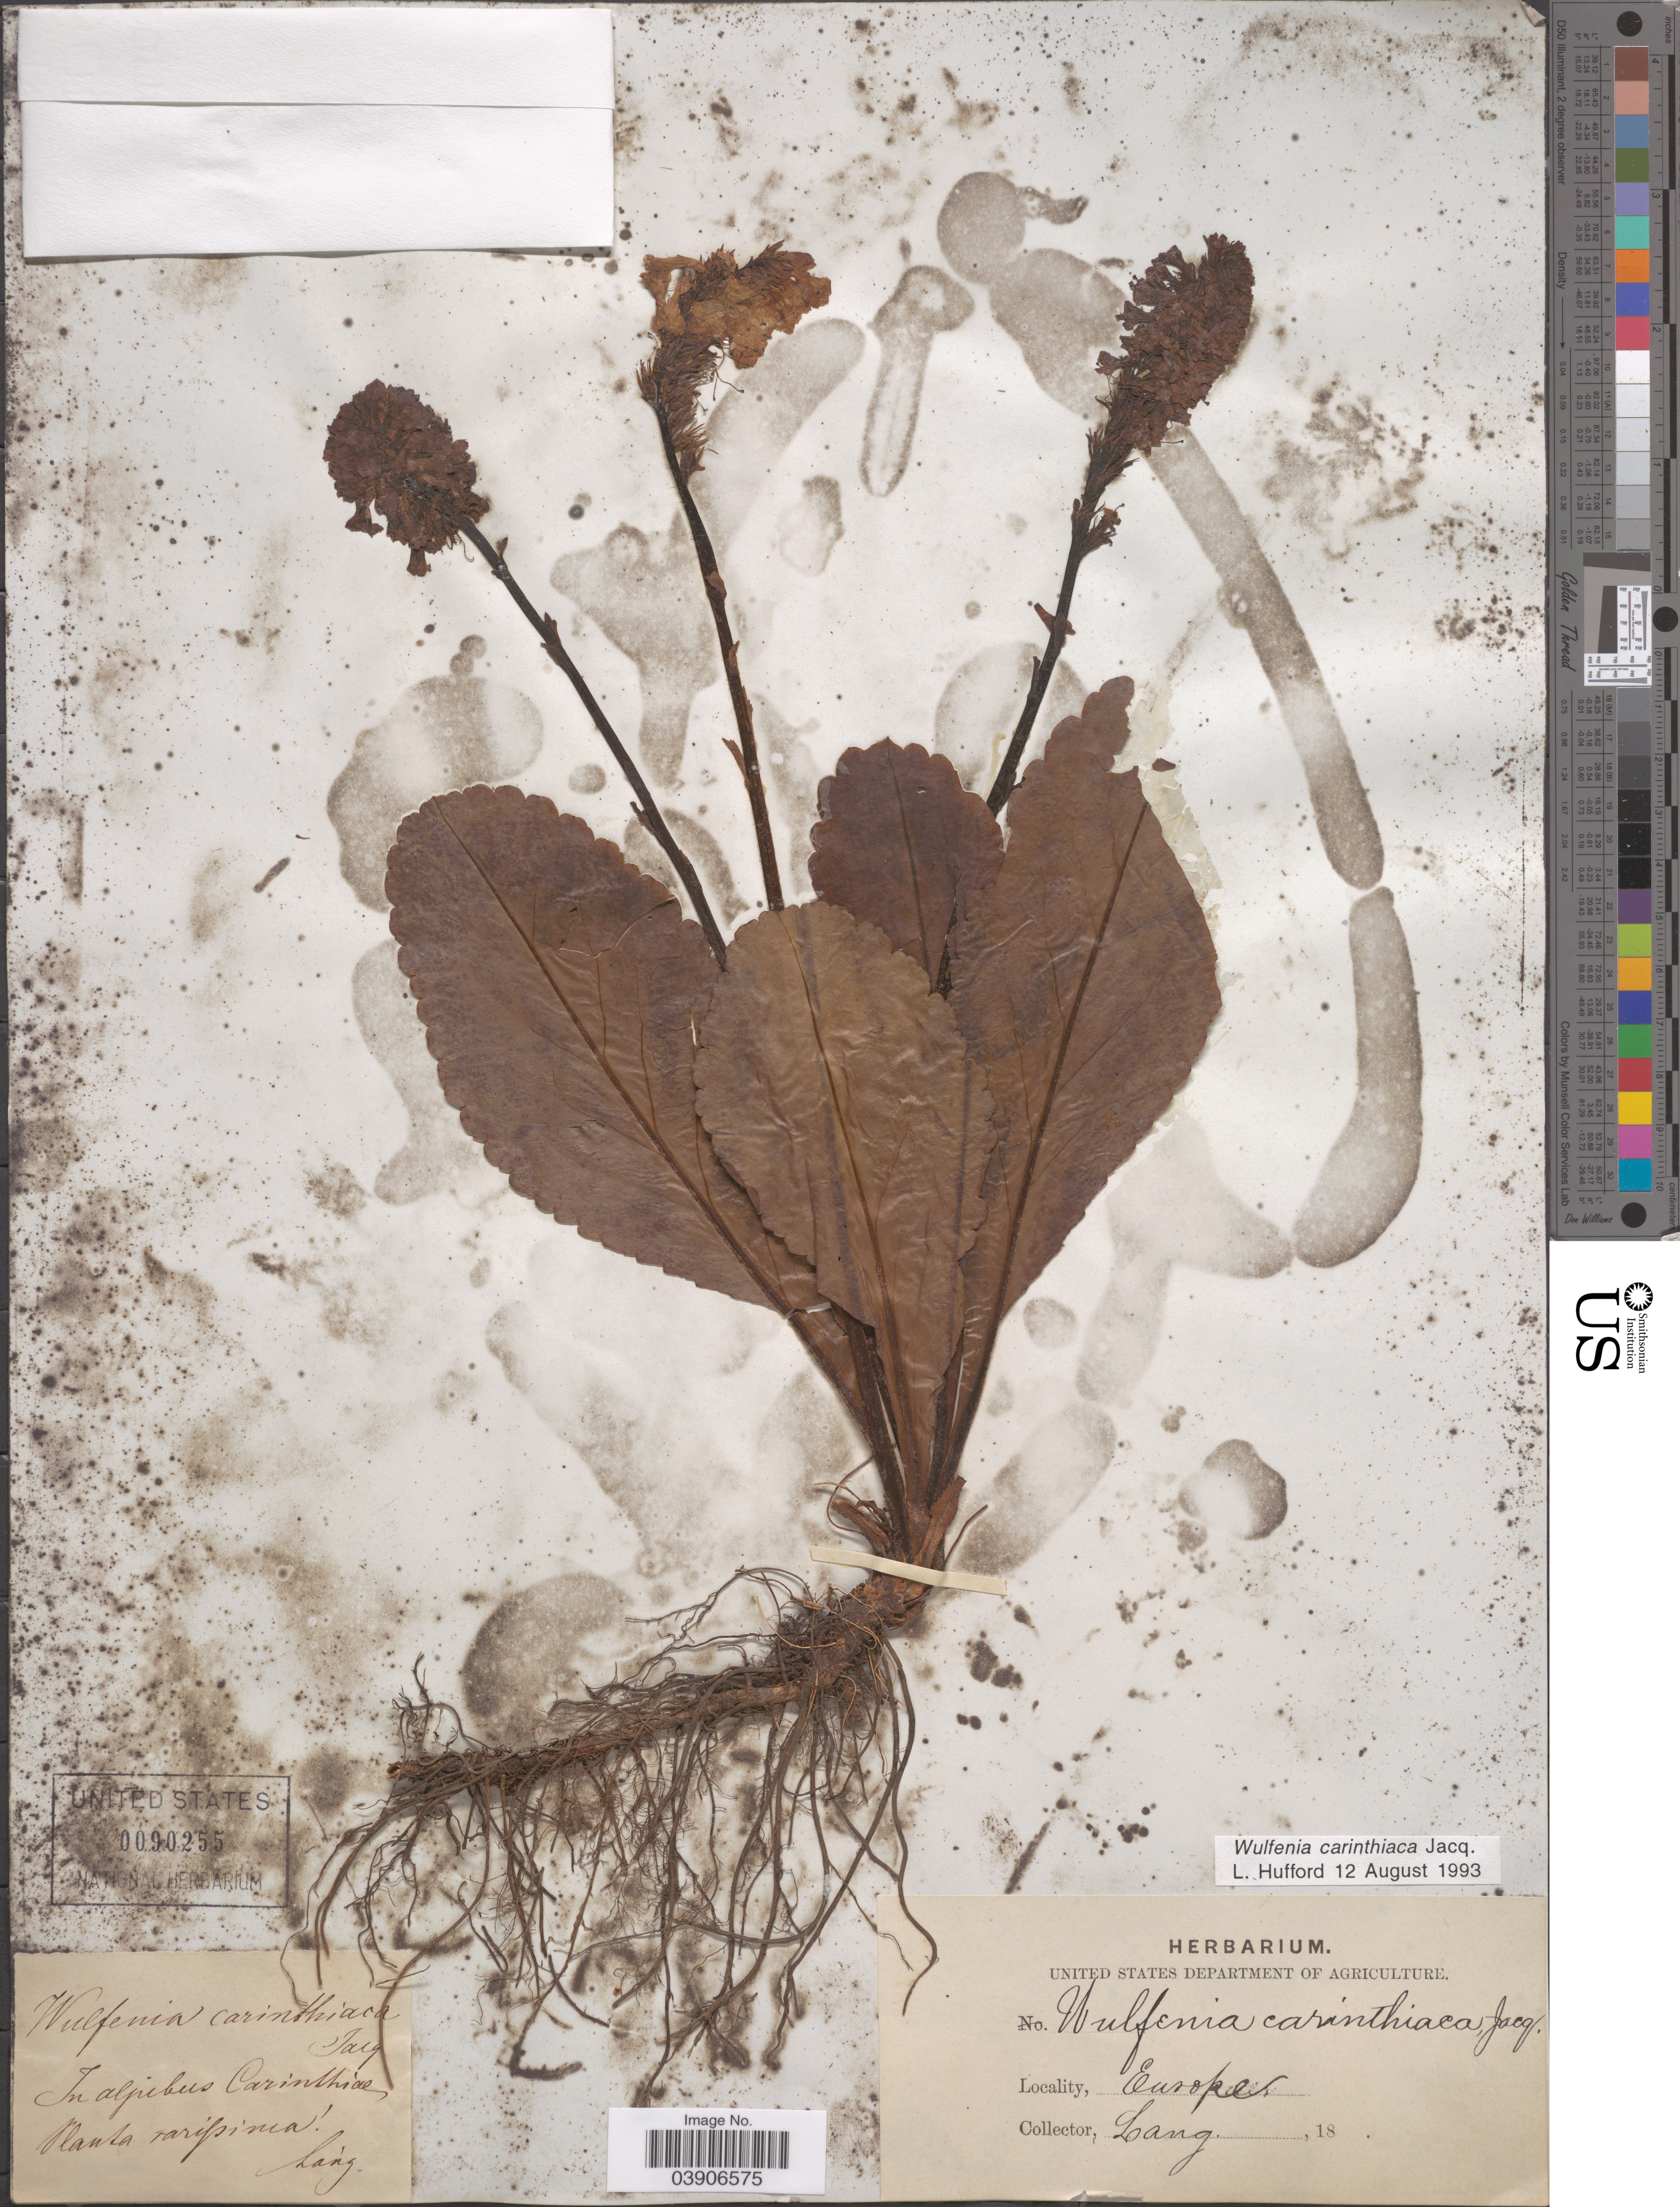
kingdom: Plantae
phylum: Tracheophyta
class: Magnoliopsida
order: Lamiales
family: Plantaginaceae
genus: Wulfenia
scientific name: Wulfenia carinthiaca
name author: Jacq.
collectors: -- Lang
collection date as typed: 18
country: Austria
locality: In alpibus Carinthiae. Europe.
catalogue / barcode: US 90255